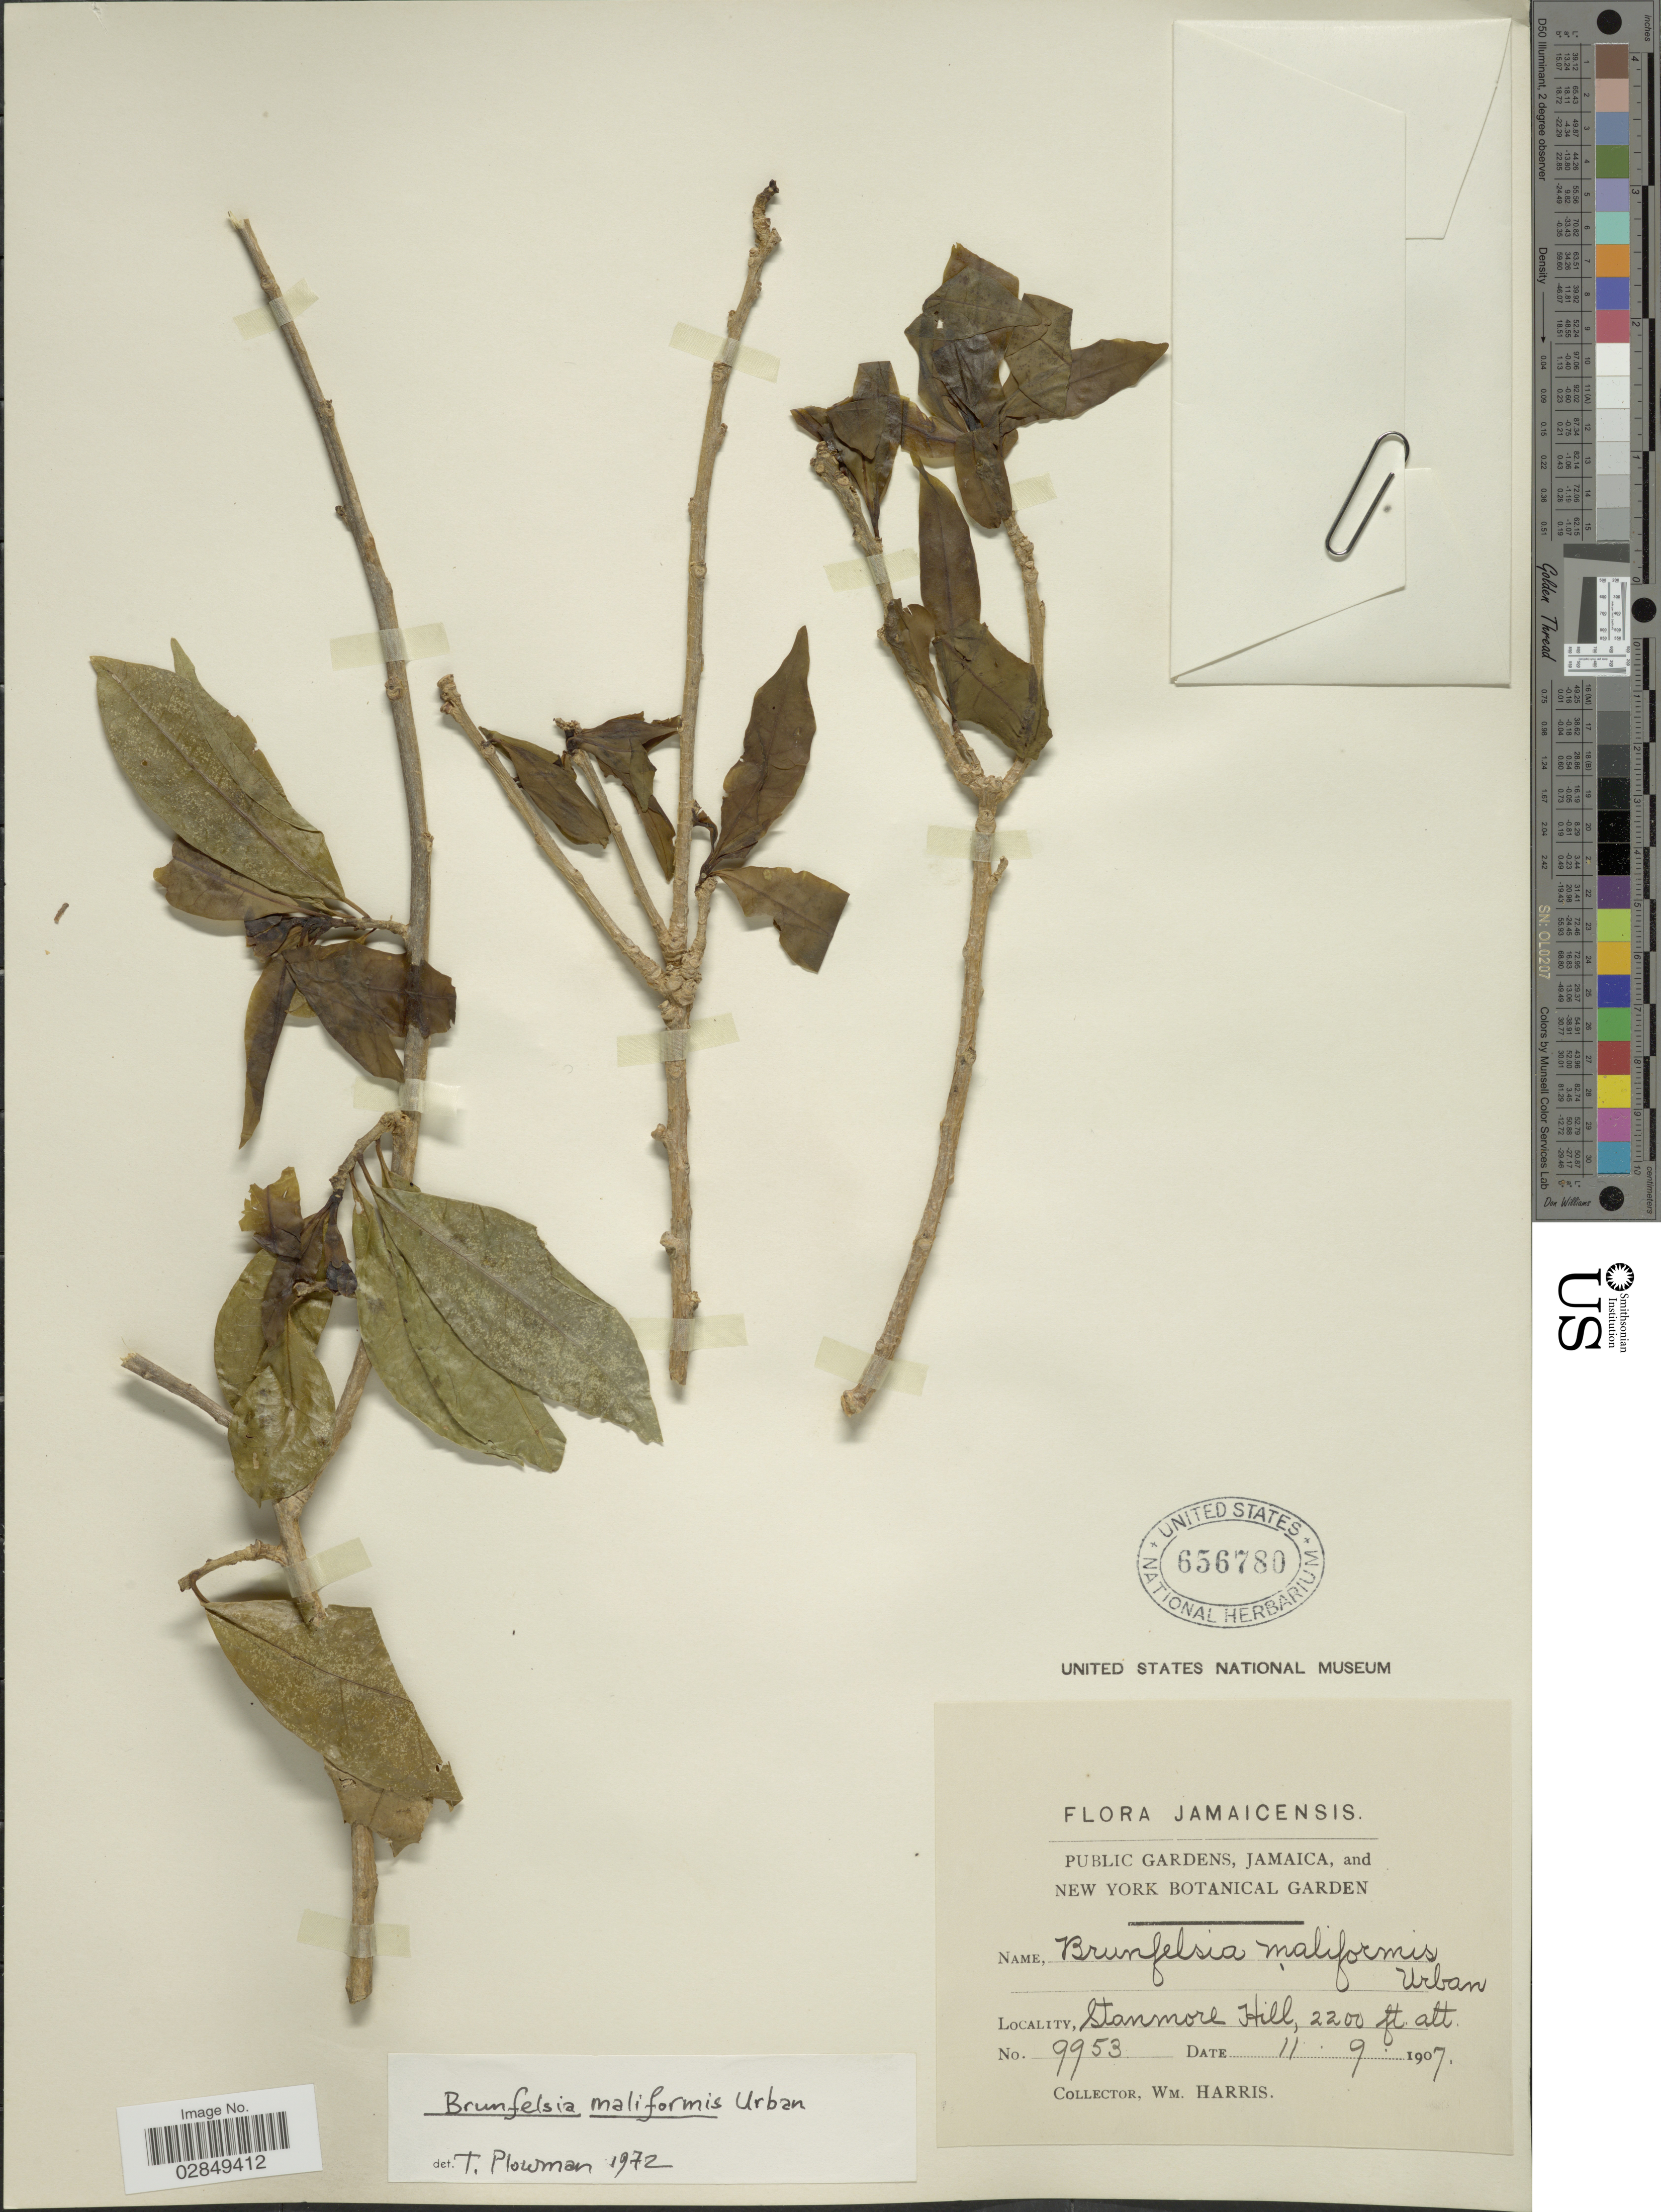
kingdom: Plantae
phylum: Tracheophyta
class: Magnoliopsida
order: Solanales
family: Solanaceae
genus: Brunfelsia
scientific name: Brunfelsia maliformis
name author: Urb.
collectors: W. H. Harris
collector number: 9953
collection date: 1907-09-11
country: Jamaica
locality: Stanmore Hill.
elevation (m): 671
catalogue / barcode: US 656780